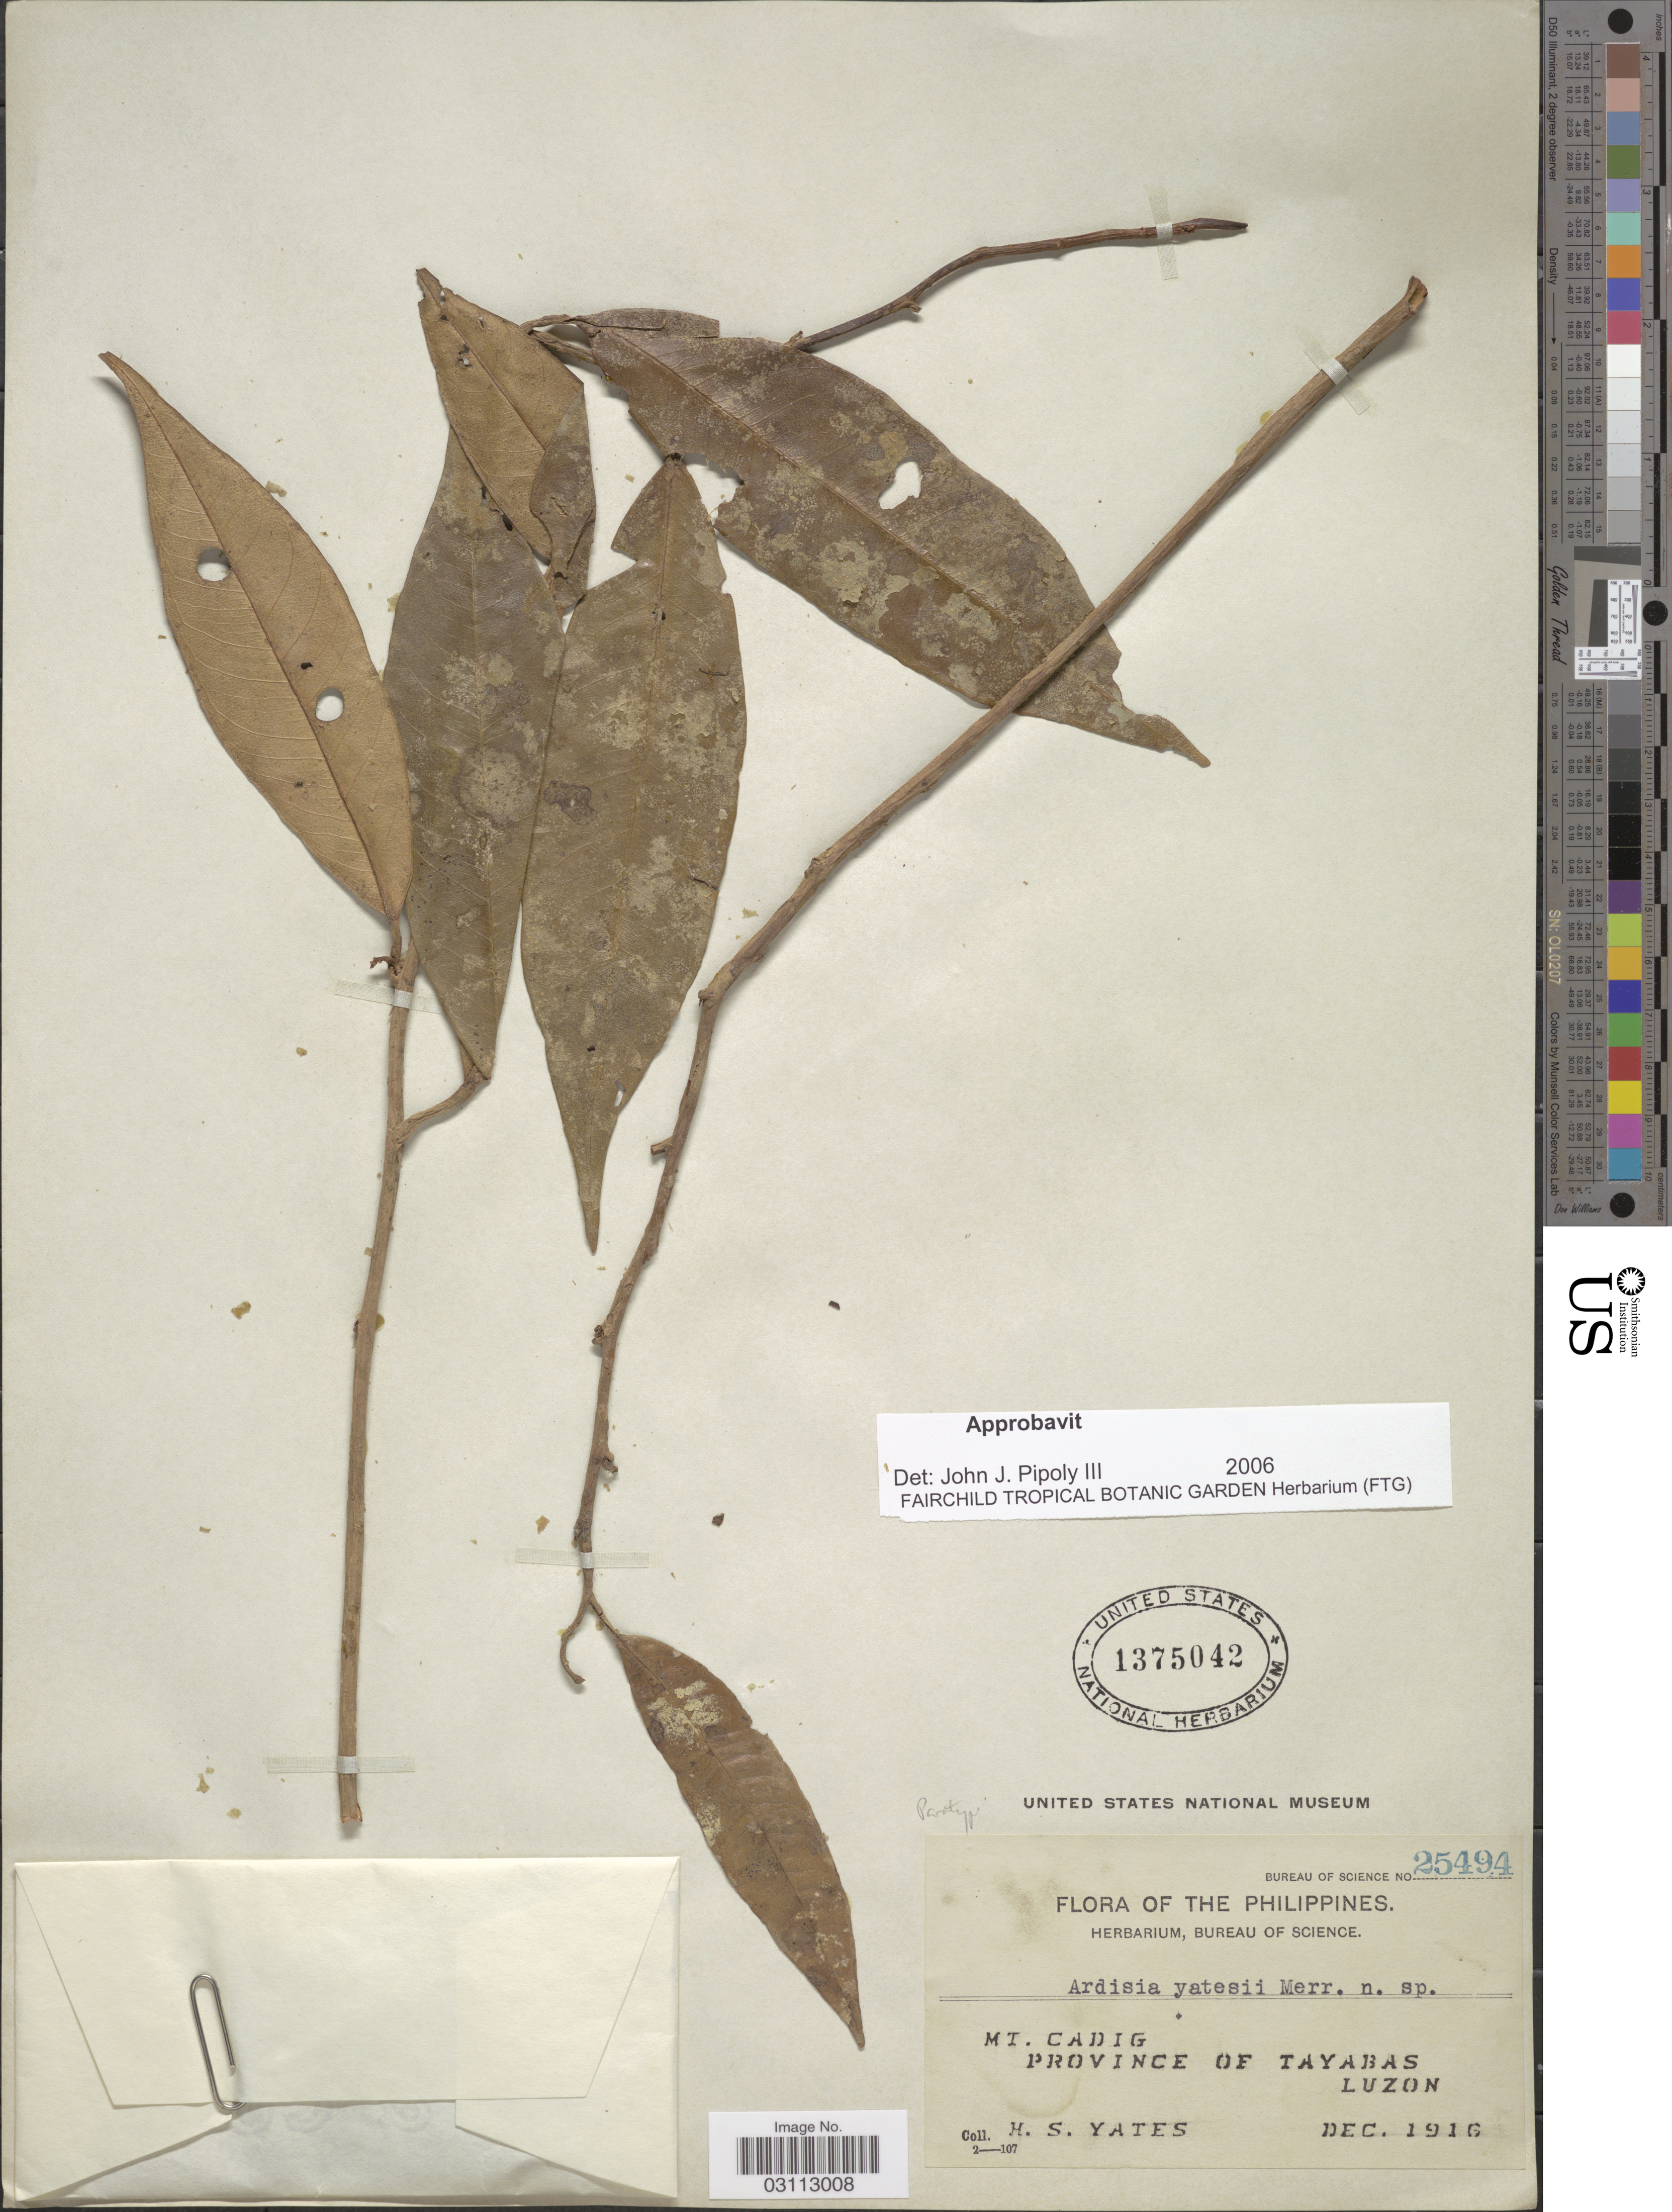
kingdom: Plantae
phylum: Tracheophyta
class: Magnoliopsida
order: Ericales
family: Primulaceae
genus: Ardisia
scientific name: Ardisia yatesii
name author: Merr.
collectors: H. S. Yates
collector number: Bureau of Science 25494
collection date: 1916-12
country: Philippines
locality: Mt. Cadig. Province of Tayabas. Luzon.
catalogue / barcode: US 1375042